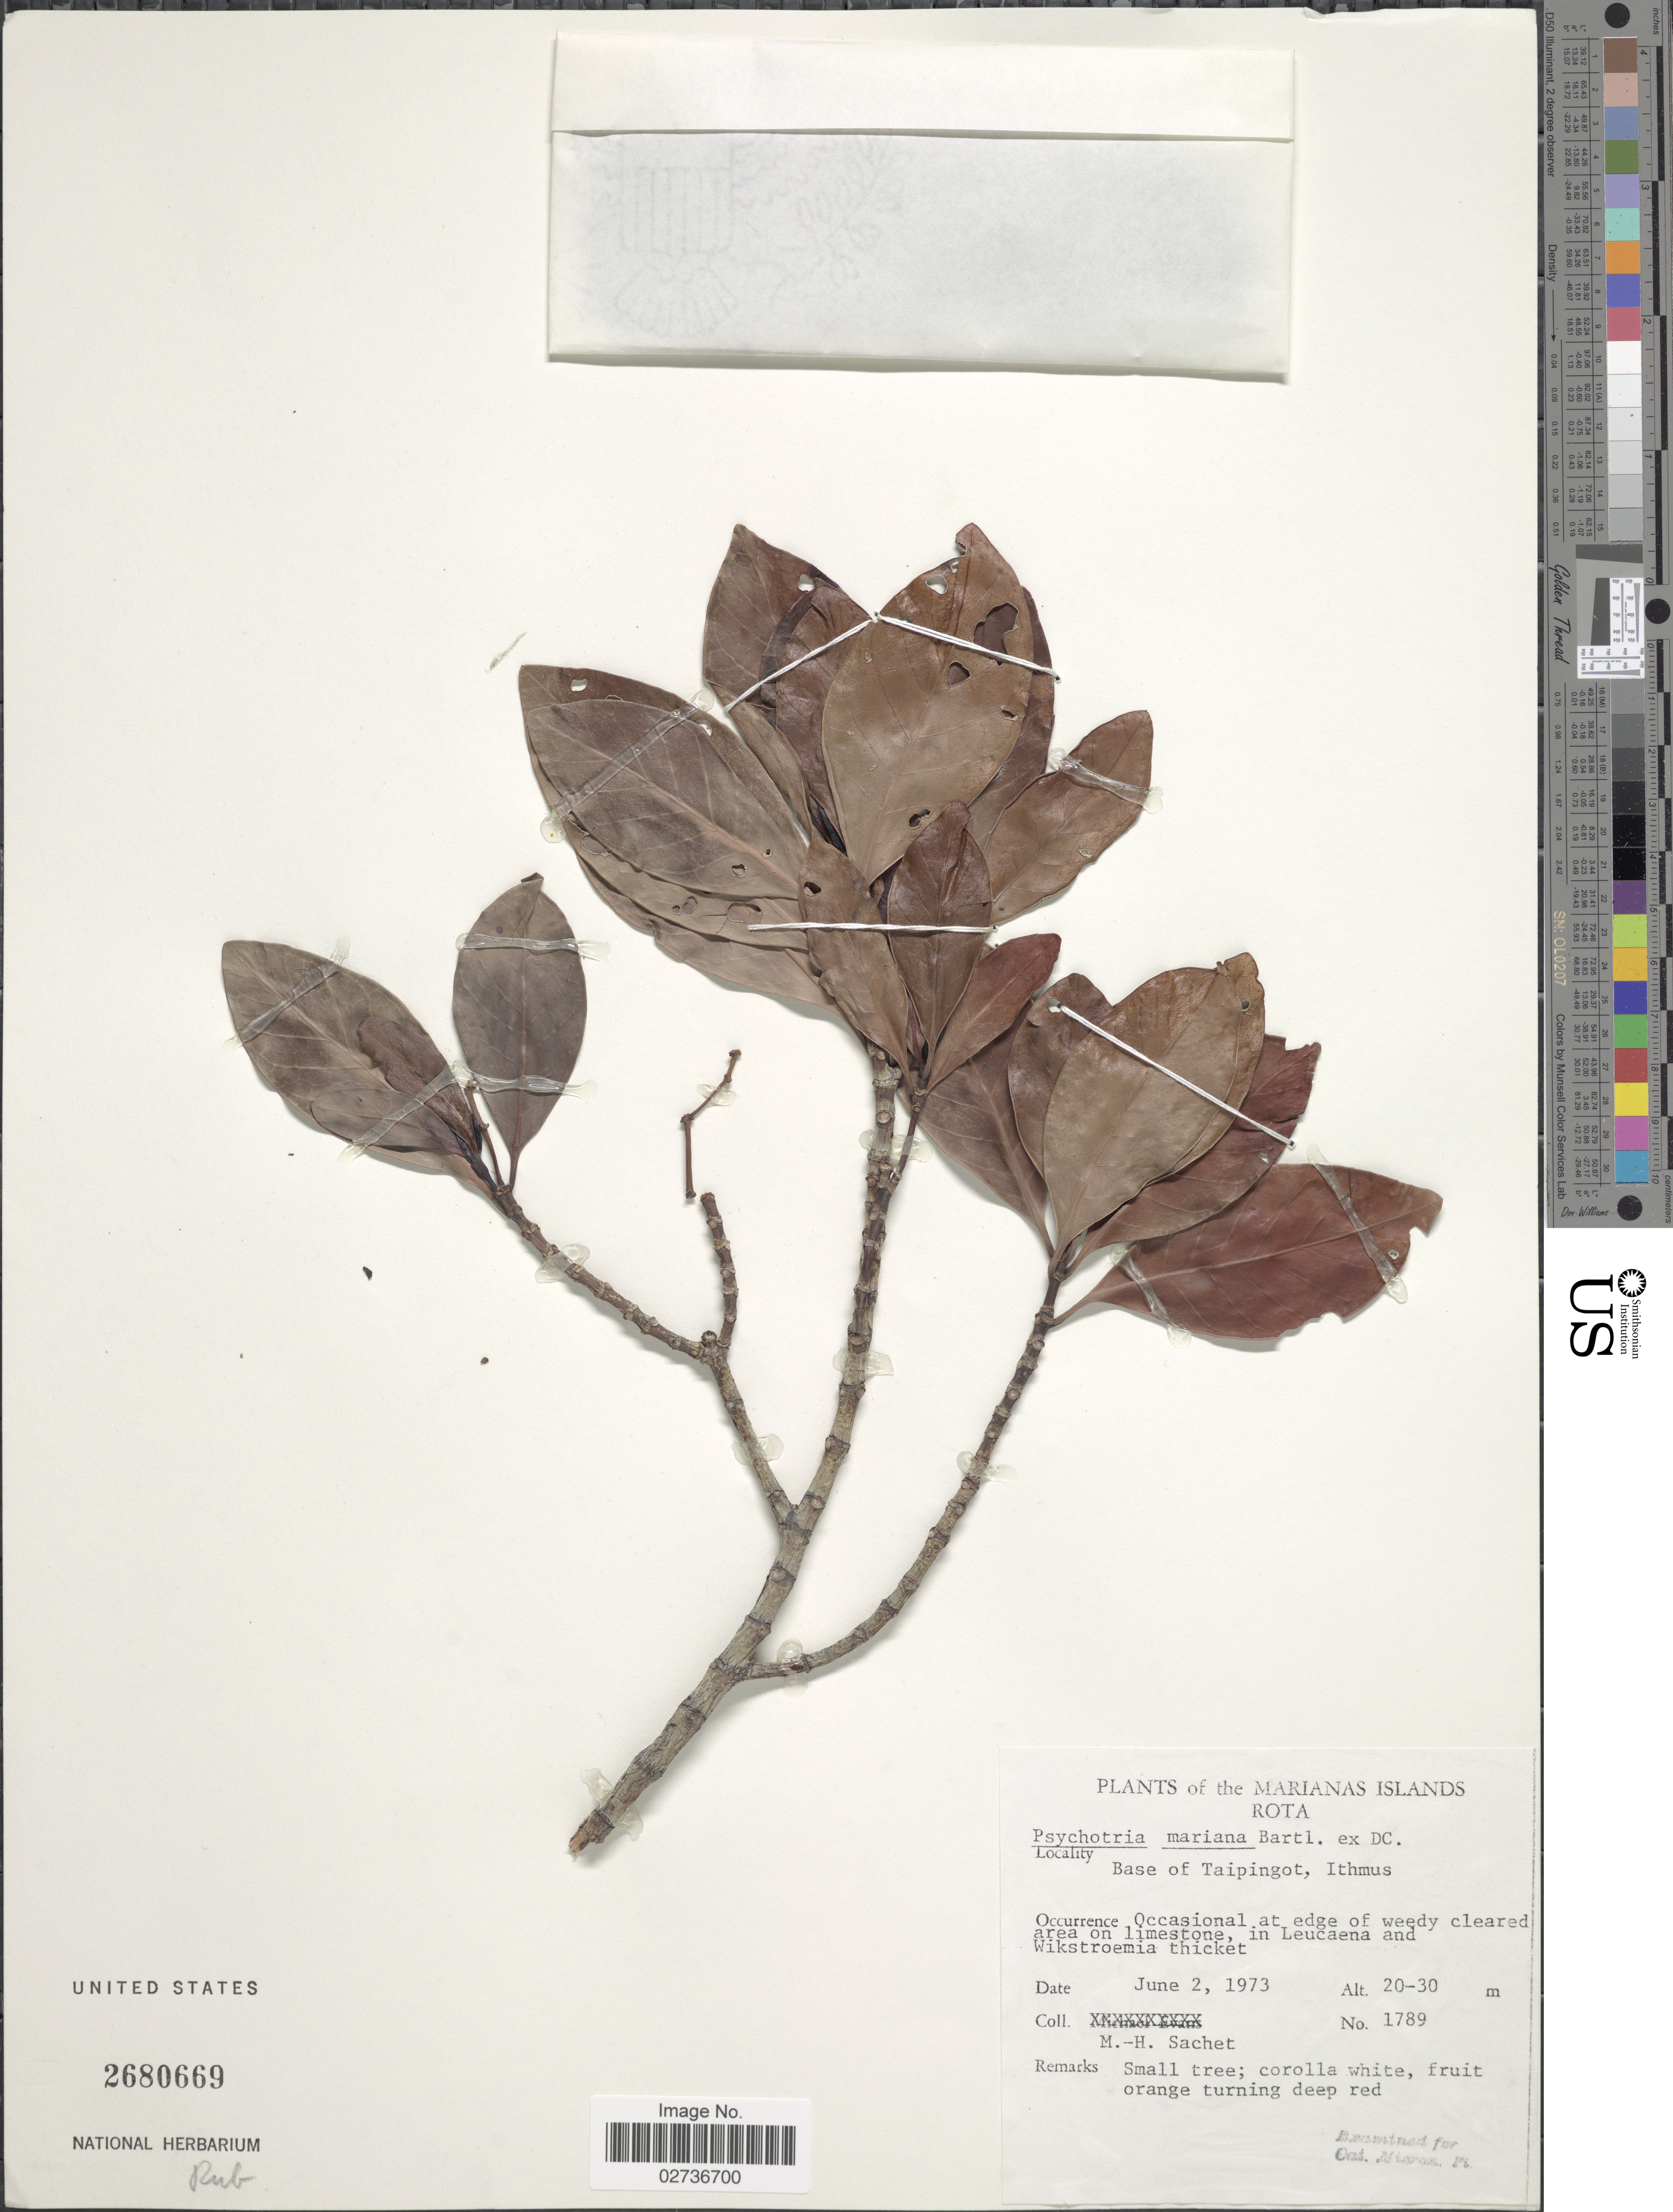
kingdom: Plantae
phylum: Tracheophyta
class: Magnoliopsida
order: Gentianales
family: Rubiaceae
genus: Psychotria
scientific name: Psychotria mariana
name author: Bartl. ex DC.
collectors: M.-H. Sachet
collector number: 1789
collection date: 1973-06-02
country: Northern Mariana Islands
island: Rota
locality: Base of Taipingot, Isthmus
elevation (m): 20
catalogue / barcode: US 2680669